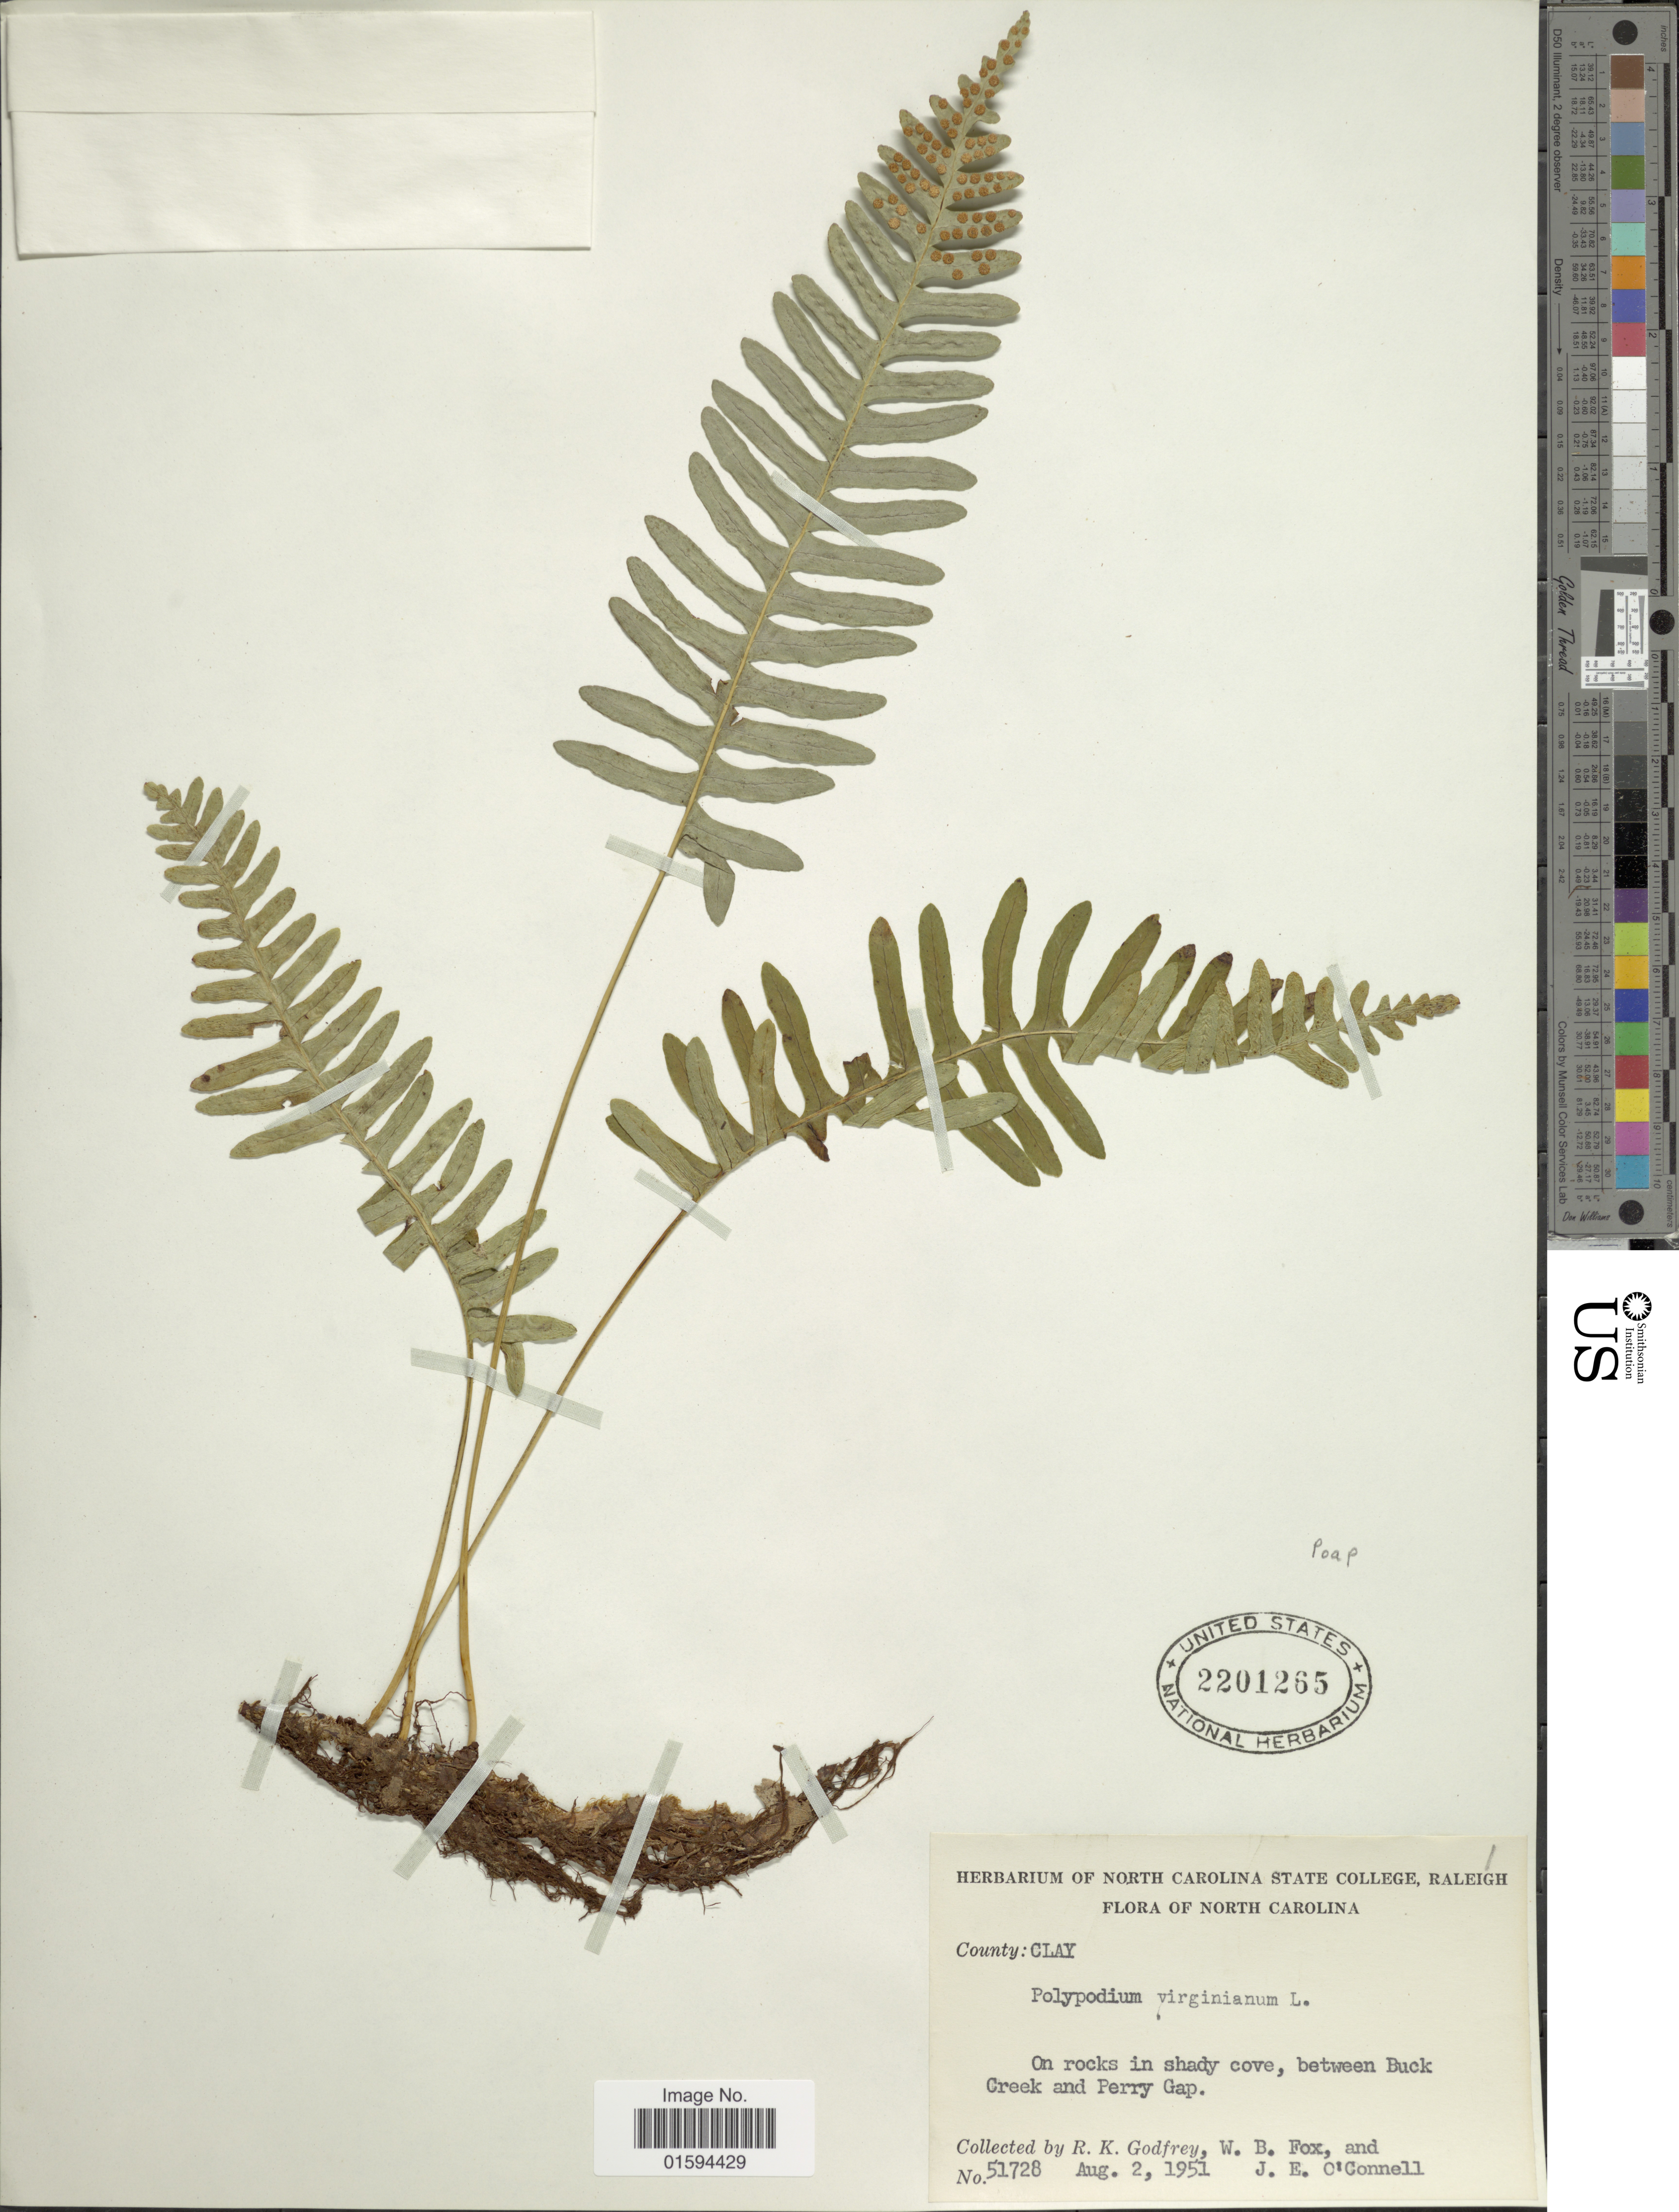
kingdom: Plantae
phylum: Tracheophyta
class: Polypodiopsida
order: Polypodiales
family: Polypodiaceae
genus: Polypodium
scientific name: Polypodium appalachianum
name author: Haufler & Windham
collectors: R. K. Godfrey, W. B. Fox & J. O'Connell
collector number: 51728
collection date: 1951-08-02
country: United States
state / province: North Carolina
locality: County: Clay, on rocks in shady cove, between Buck Creek and Perry Gap.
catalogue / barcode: US 2201265